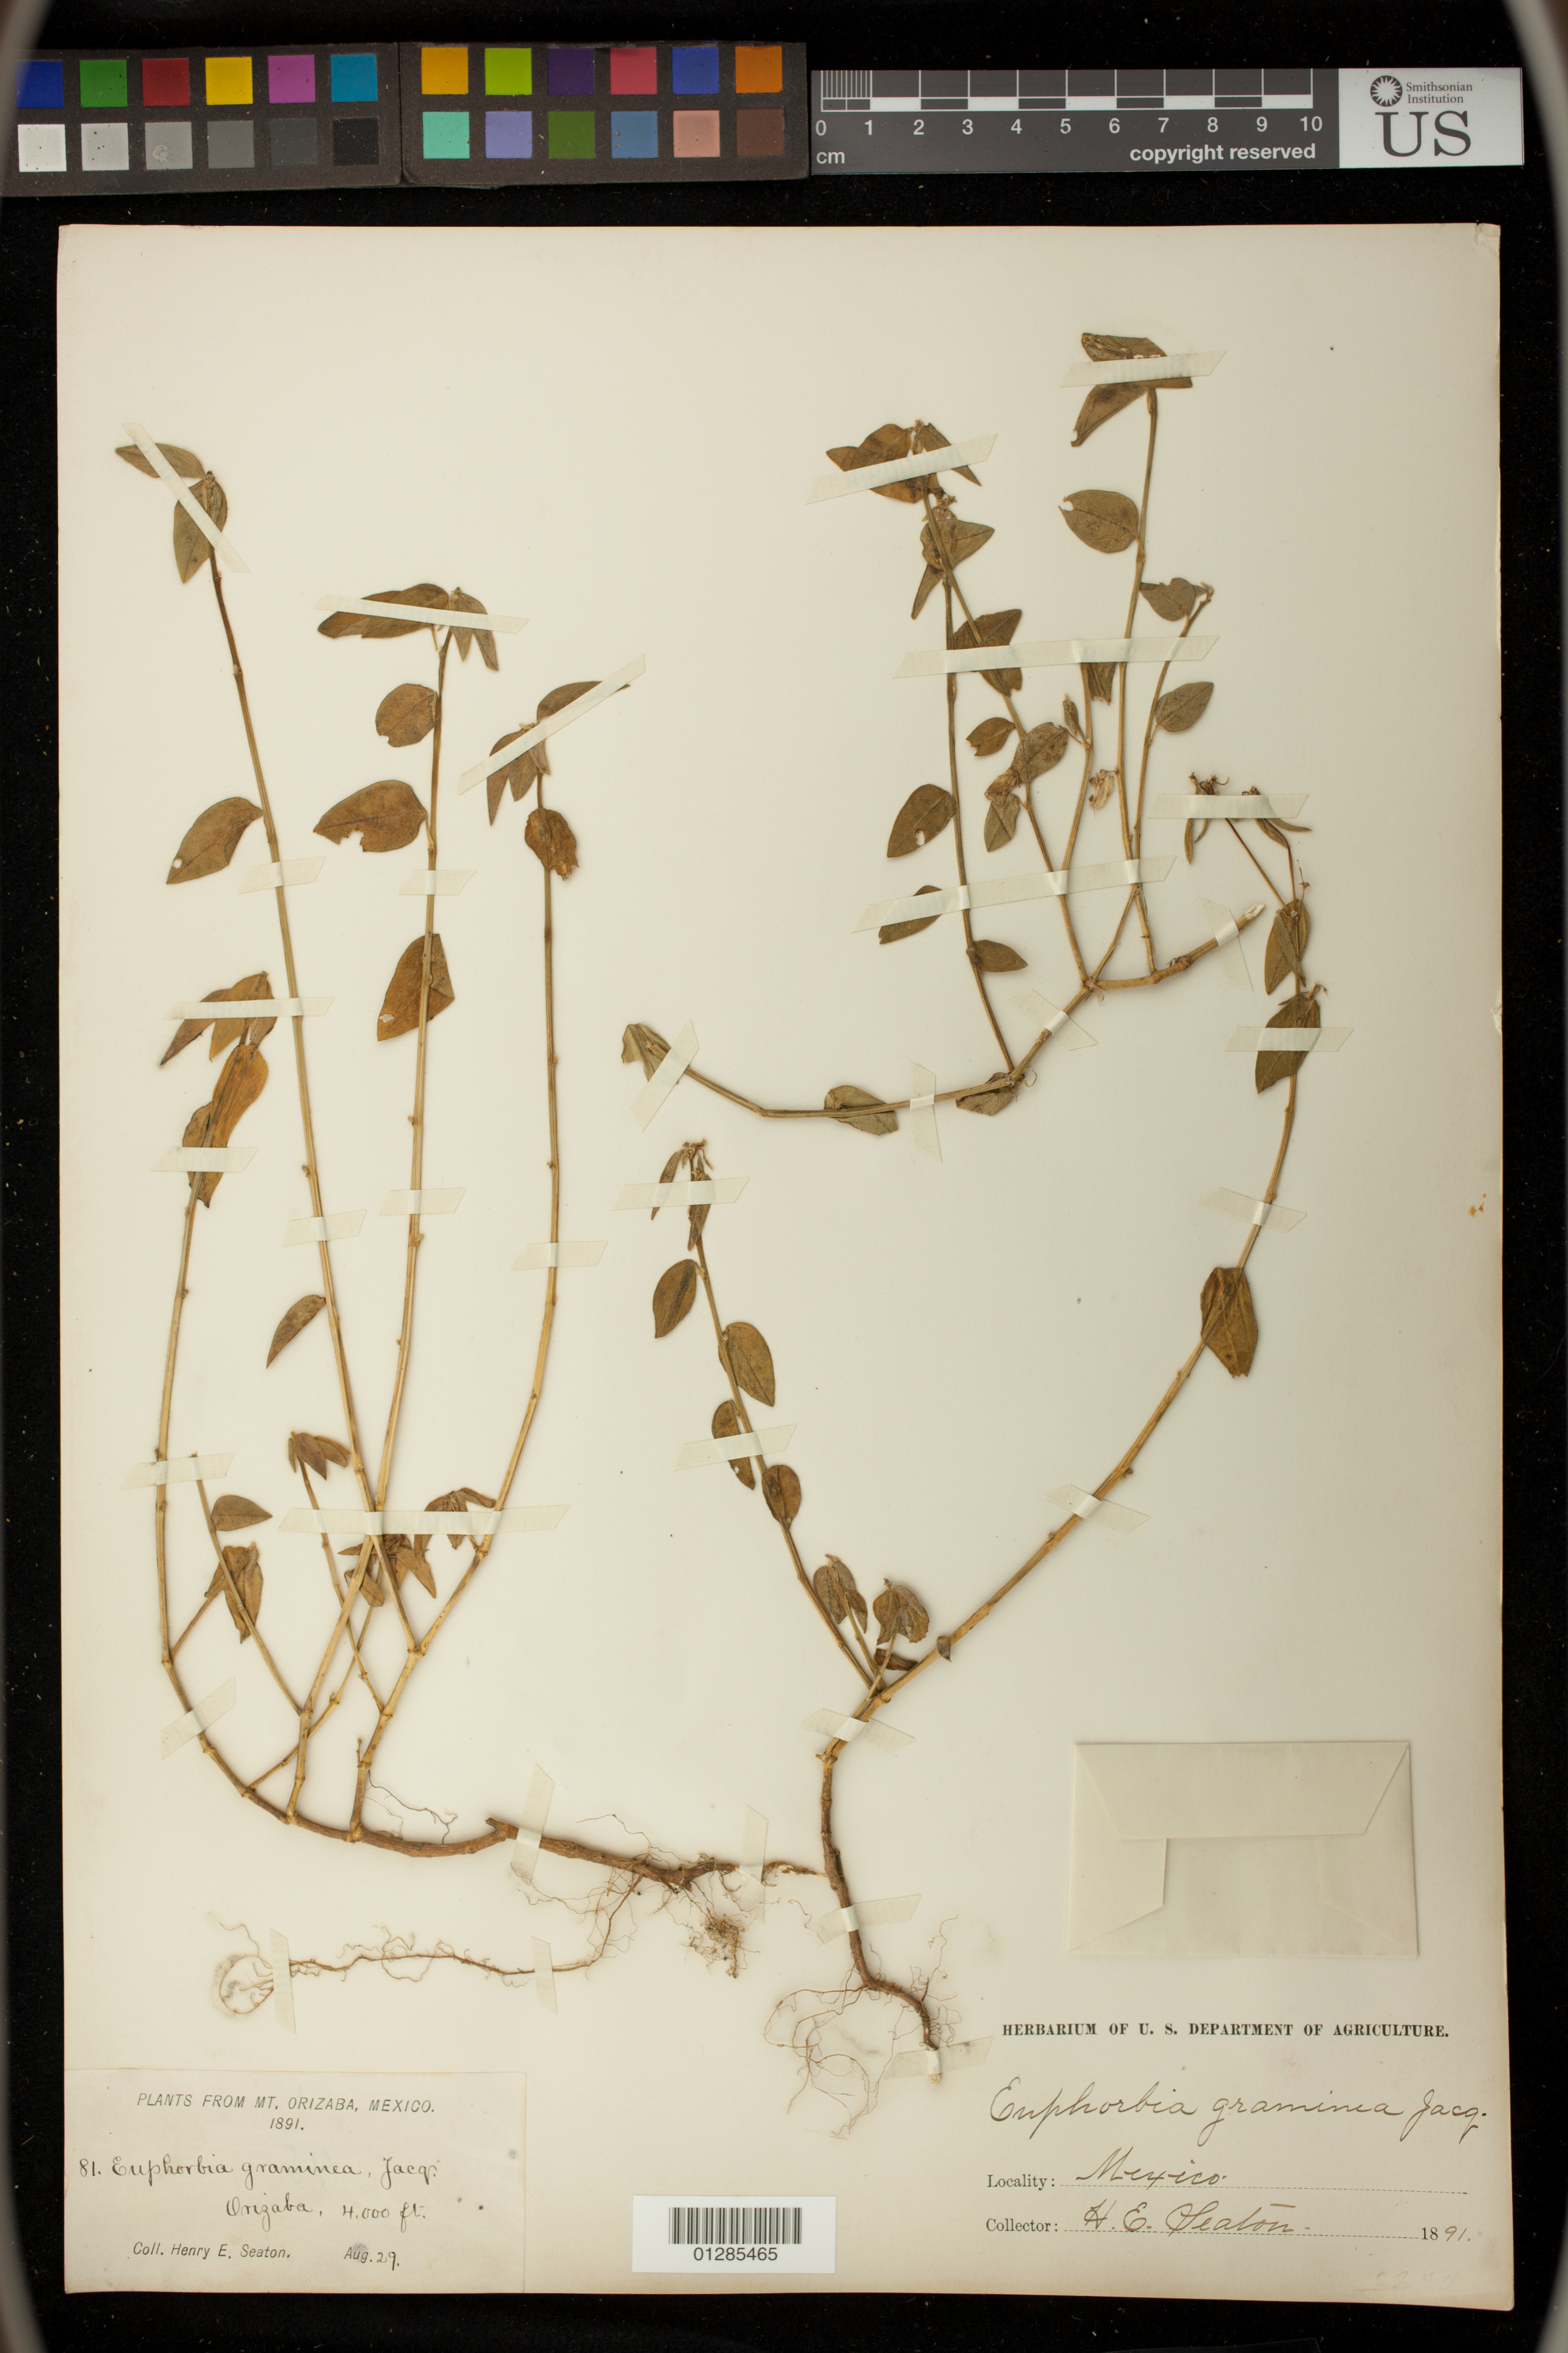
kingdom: Plantae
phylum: Tracheophyta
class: Magnoliopsida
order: Malpighiales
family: Euphorbiaceae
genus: Euphorbia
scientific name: Euphorbia graminea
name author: Jacq.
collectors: H. Seaton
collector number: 81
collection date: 1891-08-29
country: Mexico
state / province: Veracruz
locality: Mt. Orizaba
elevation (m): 1219